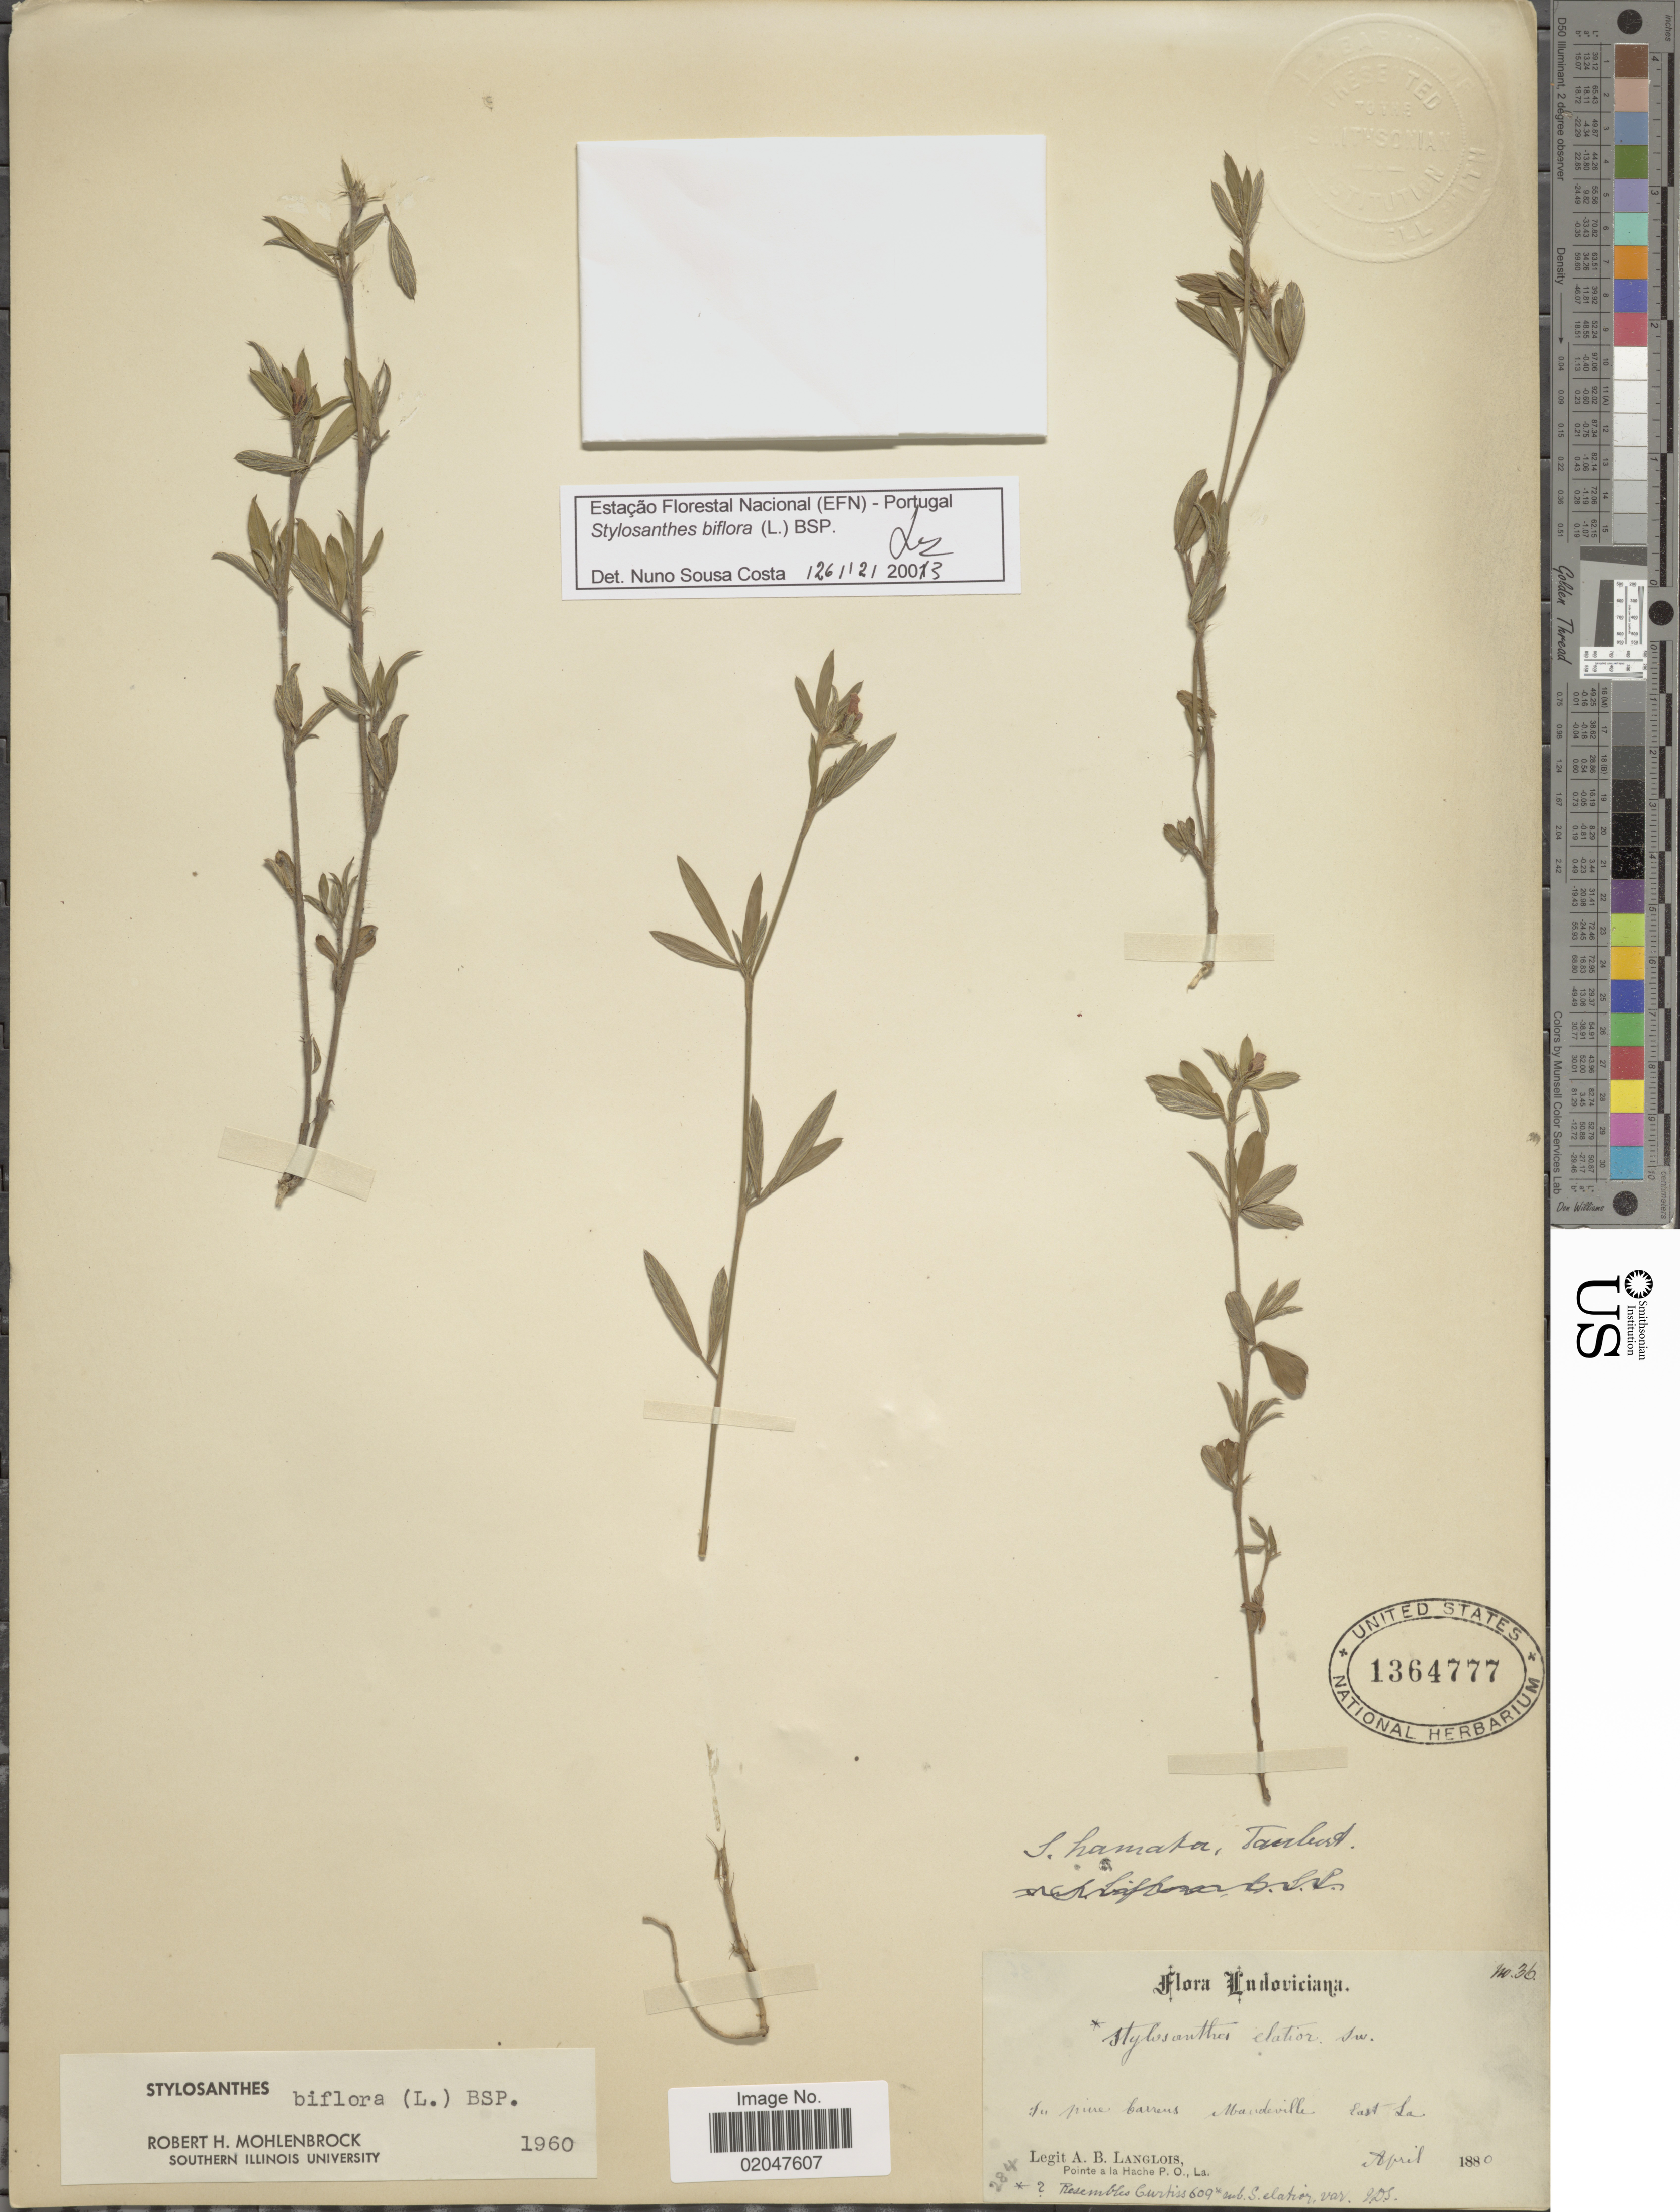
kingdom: Plantae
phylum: Tracheophyta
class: Magnoliopsida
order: Fabales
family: Fabaceae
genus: Stylosanthes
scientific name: Stylosanthes biflora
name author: (L.) Britton et al.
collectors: A. Langlois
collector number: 36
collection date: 1880-04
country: United States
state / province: Louisiana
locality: Ludoviciana, Mandeville, East La.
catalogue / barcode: US 1364777